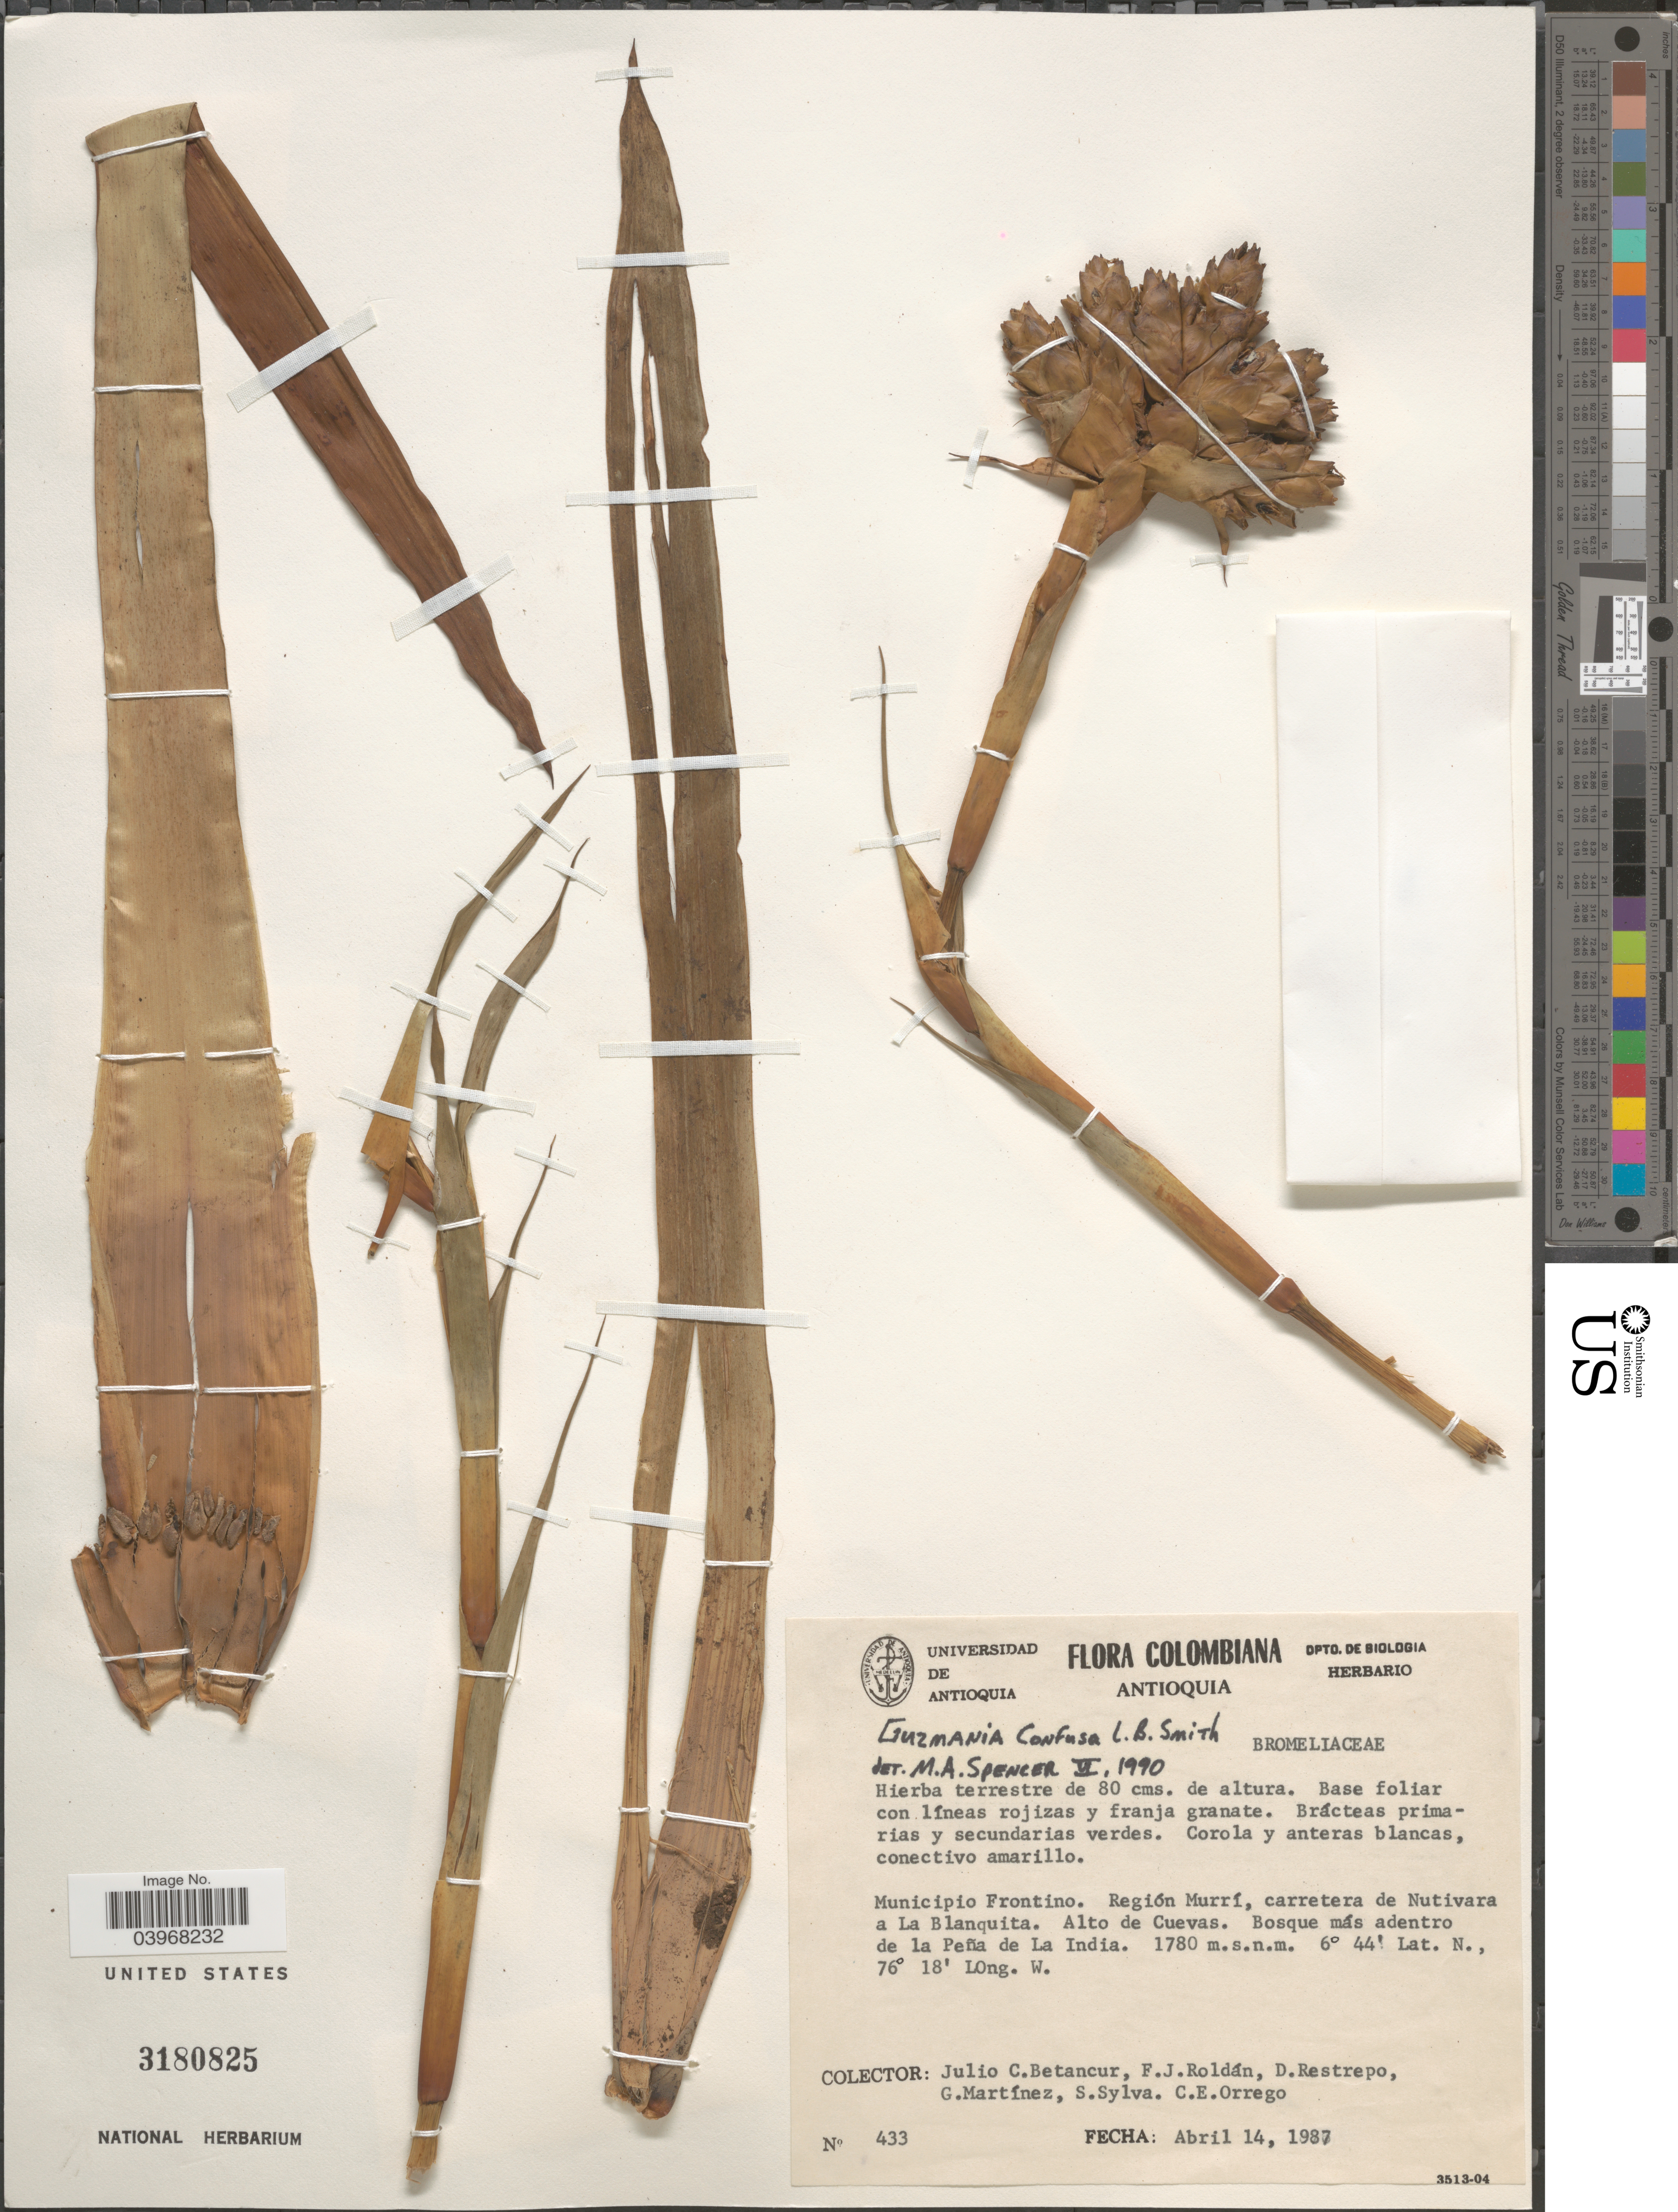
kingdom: Plantae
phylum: Tracheophyta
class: Liliopsida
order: Poales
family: Bromeliaceae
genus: Guzmania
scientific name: Guzmania confusa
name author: L.B. Sm.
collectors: J. C. Betancur, F. J. Roldán, D. Restrepo, G. Martínez & et al.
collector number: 433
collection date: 1987-04-14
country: Colombia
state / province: Antioquia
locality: Municipio Frontino. Región Murrí, carretera de Nutivara a La Blanquita. Alto de Cuevas. Bosque más adentro de la Peña de La India.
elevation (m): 1780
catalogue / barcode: US 3180825